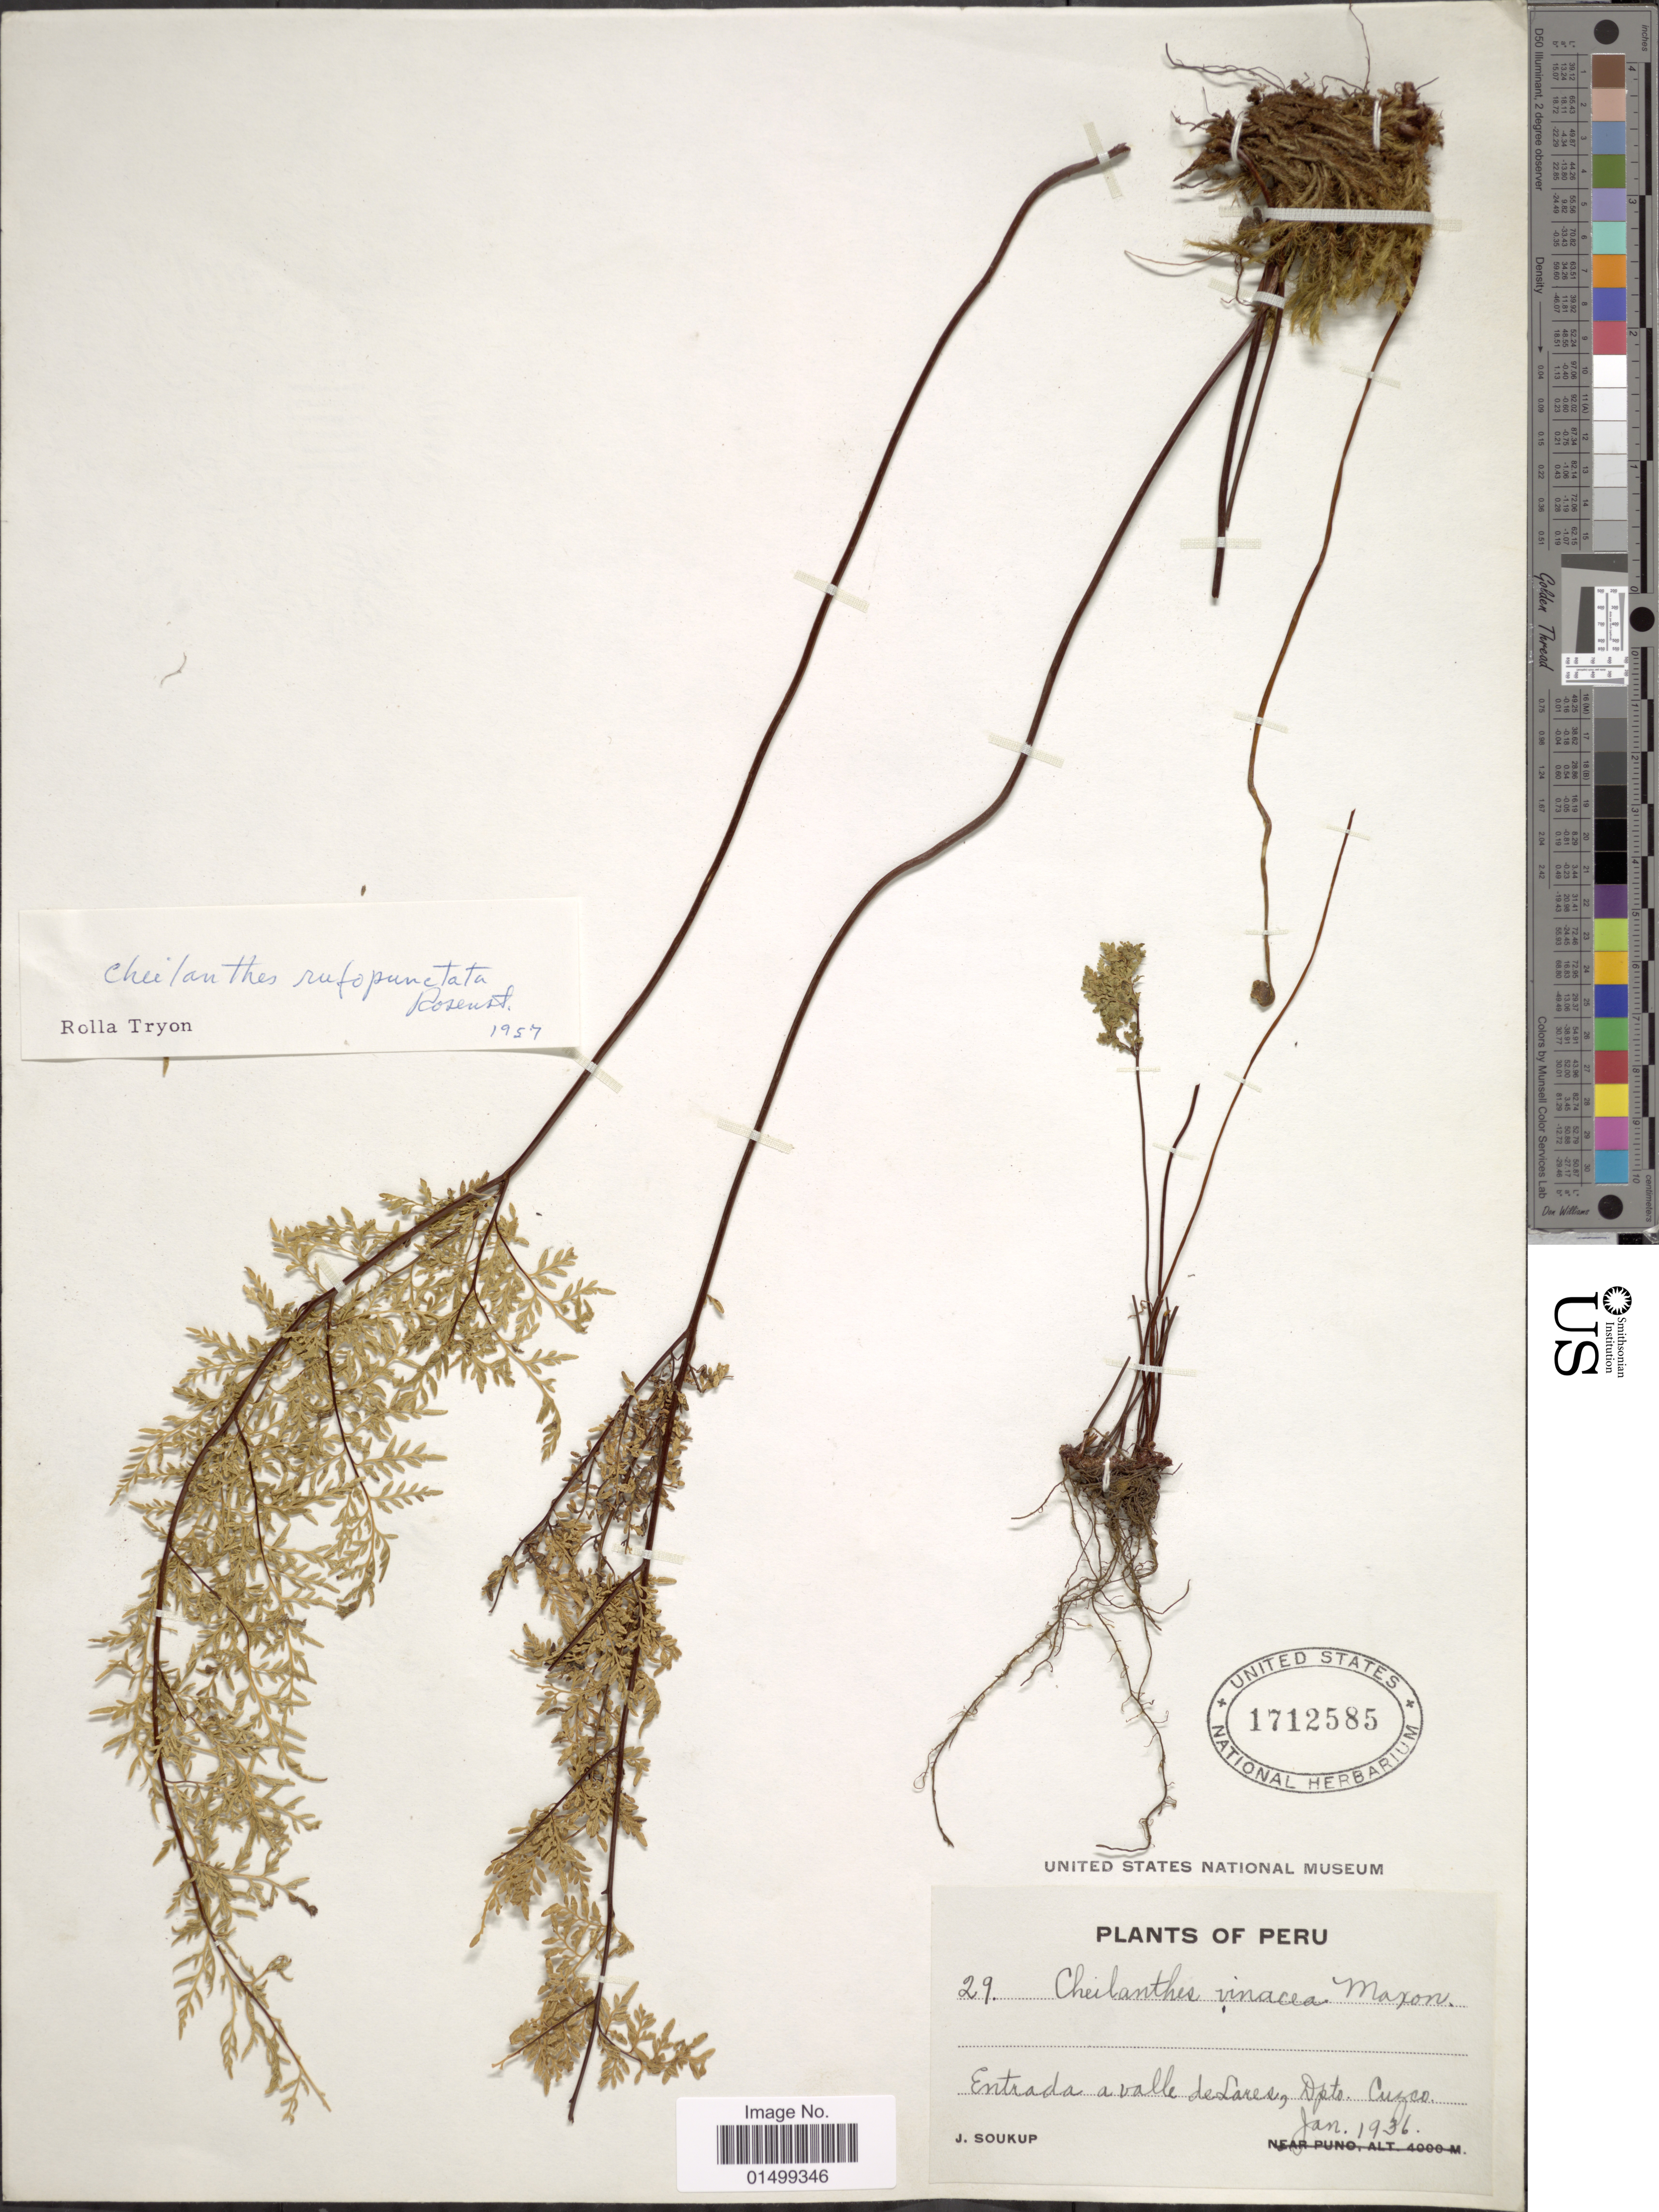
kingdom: Plantae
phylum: Tracheophyta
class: Polypodiopsida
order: Polypodiales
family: Pteridaceae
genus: Cheilanthes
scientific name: Cheilanthes rufopunctata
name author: Rosenst.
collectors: J. Soukup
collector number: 29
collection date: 1936-01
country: Peru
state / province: Cusco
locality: Entrada a valle de Lares.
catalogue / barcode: US 1712585